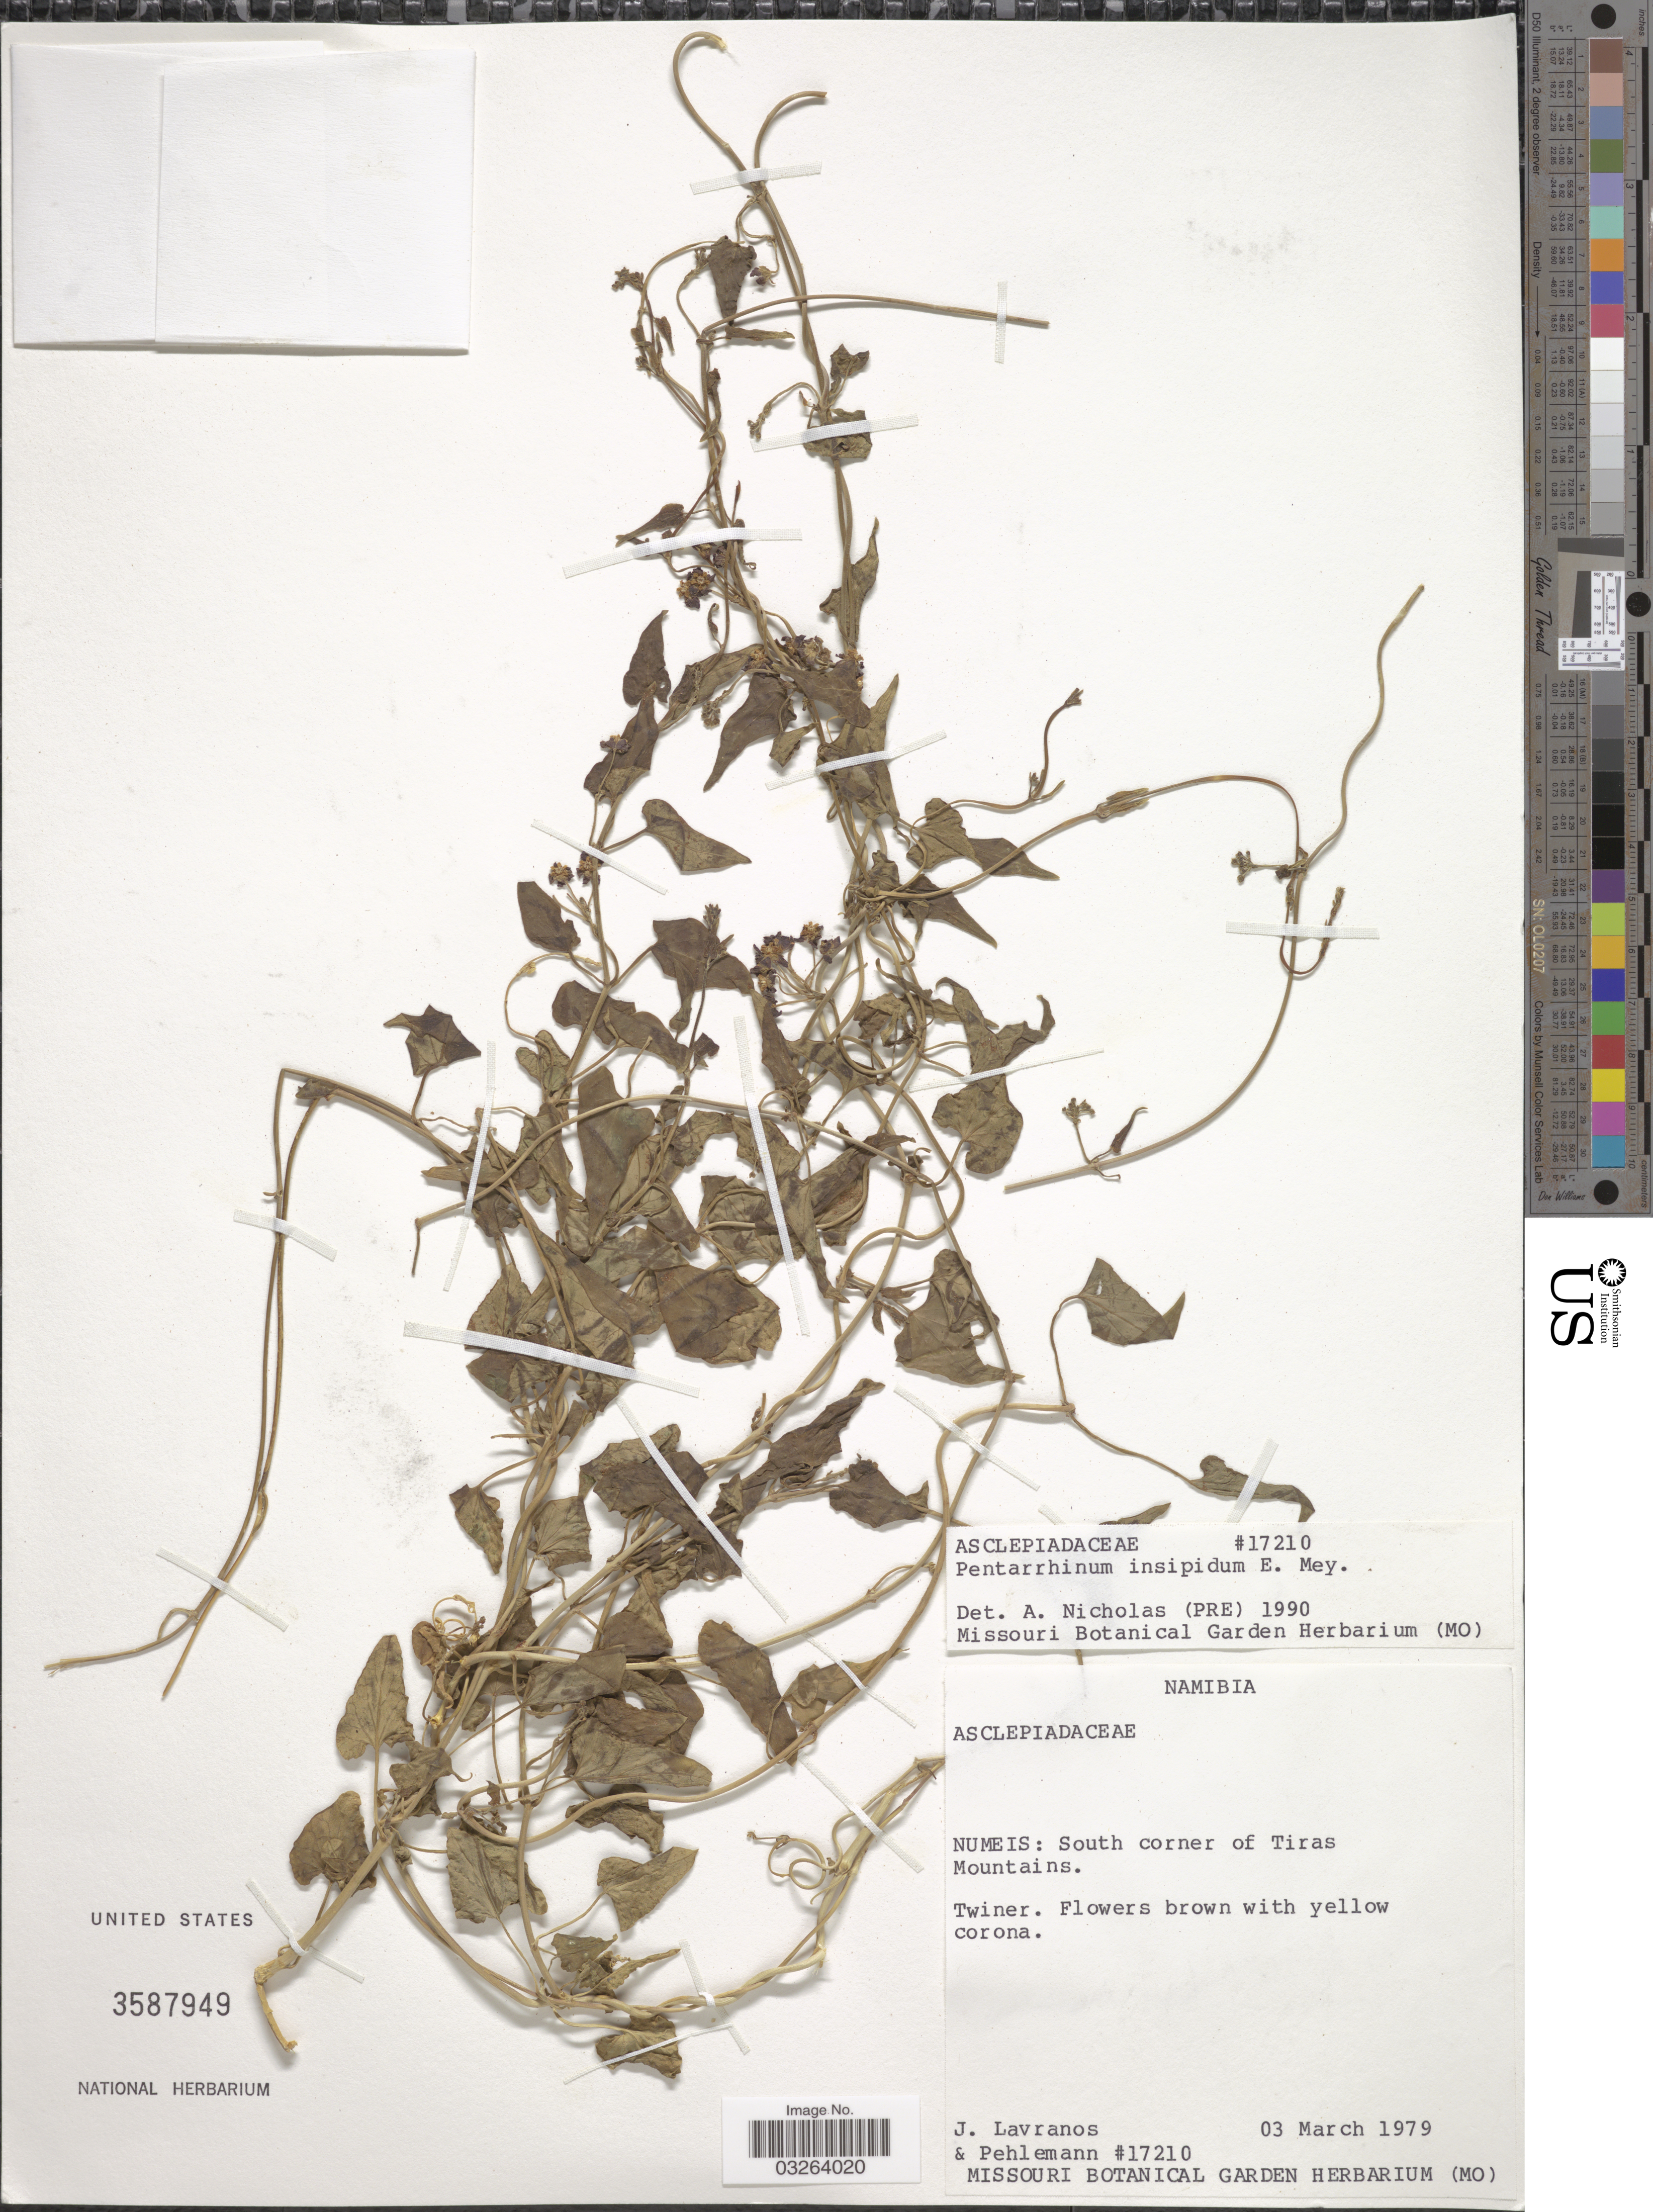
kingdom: Plantae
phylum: Tracheophyta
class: Magnoliopsida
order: Gentianales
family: Apocynaceae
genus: Pentarrhinum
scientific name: Pentarrhinum insipidum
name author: E. Mey.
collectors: J. Lavranos & Pehlemann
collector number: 17210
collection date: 1979-03-03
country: Namibia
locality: Namibia. Numeis: South corner of Tiras Mountains.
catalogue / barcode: US 3587949